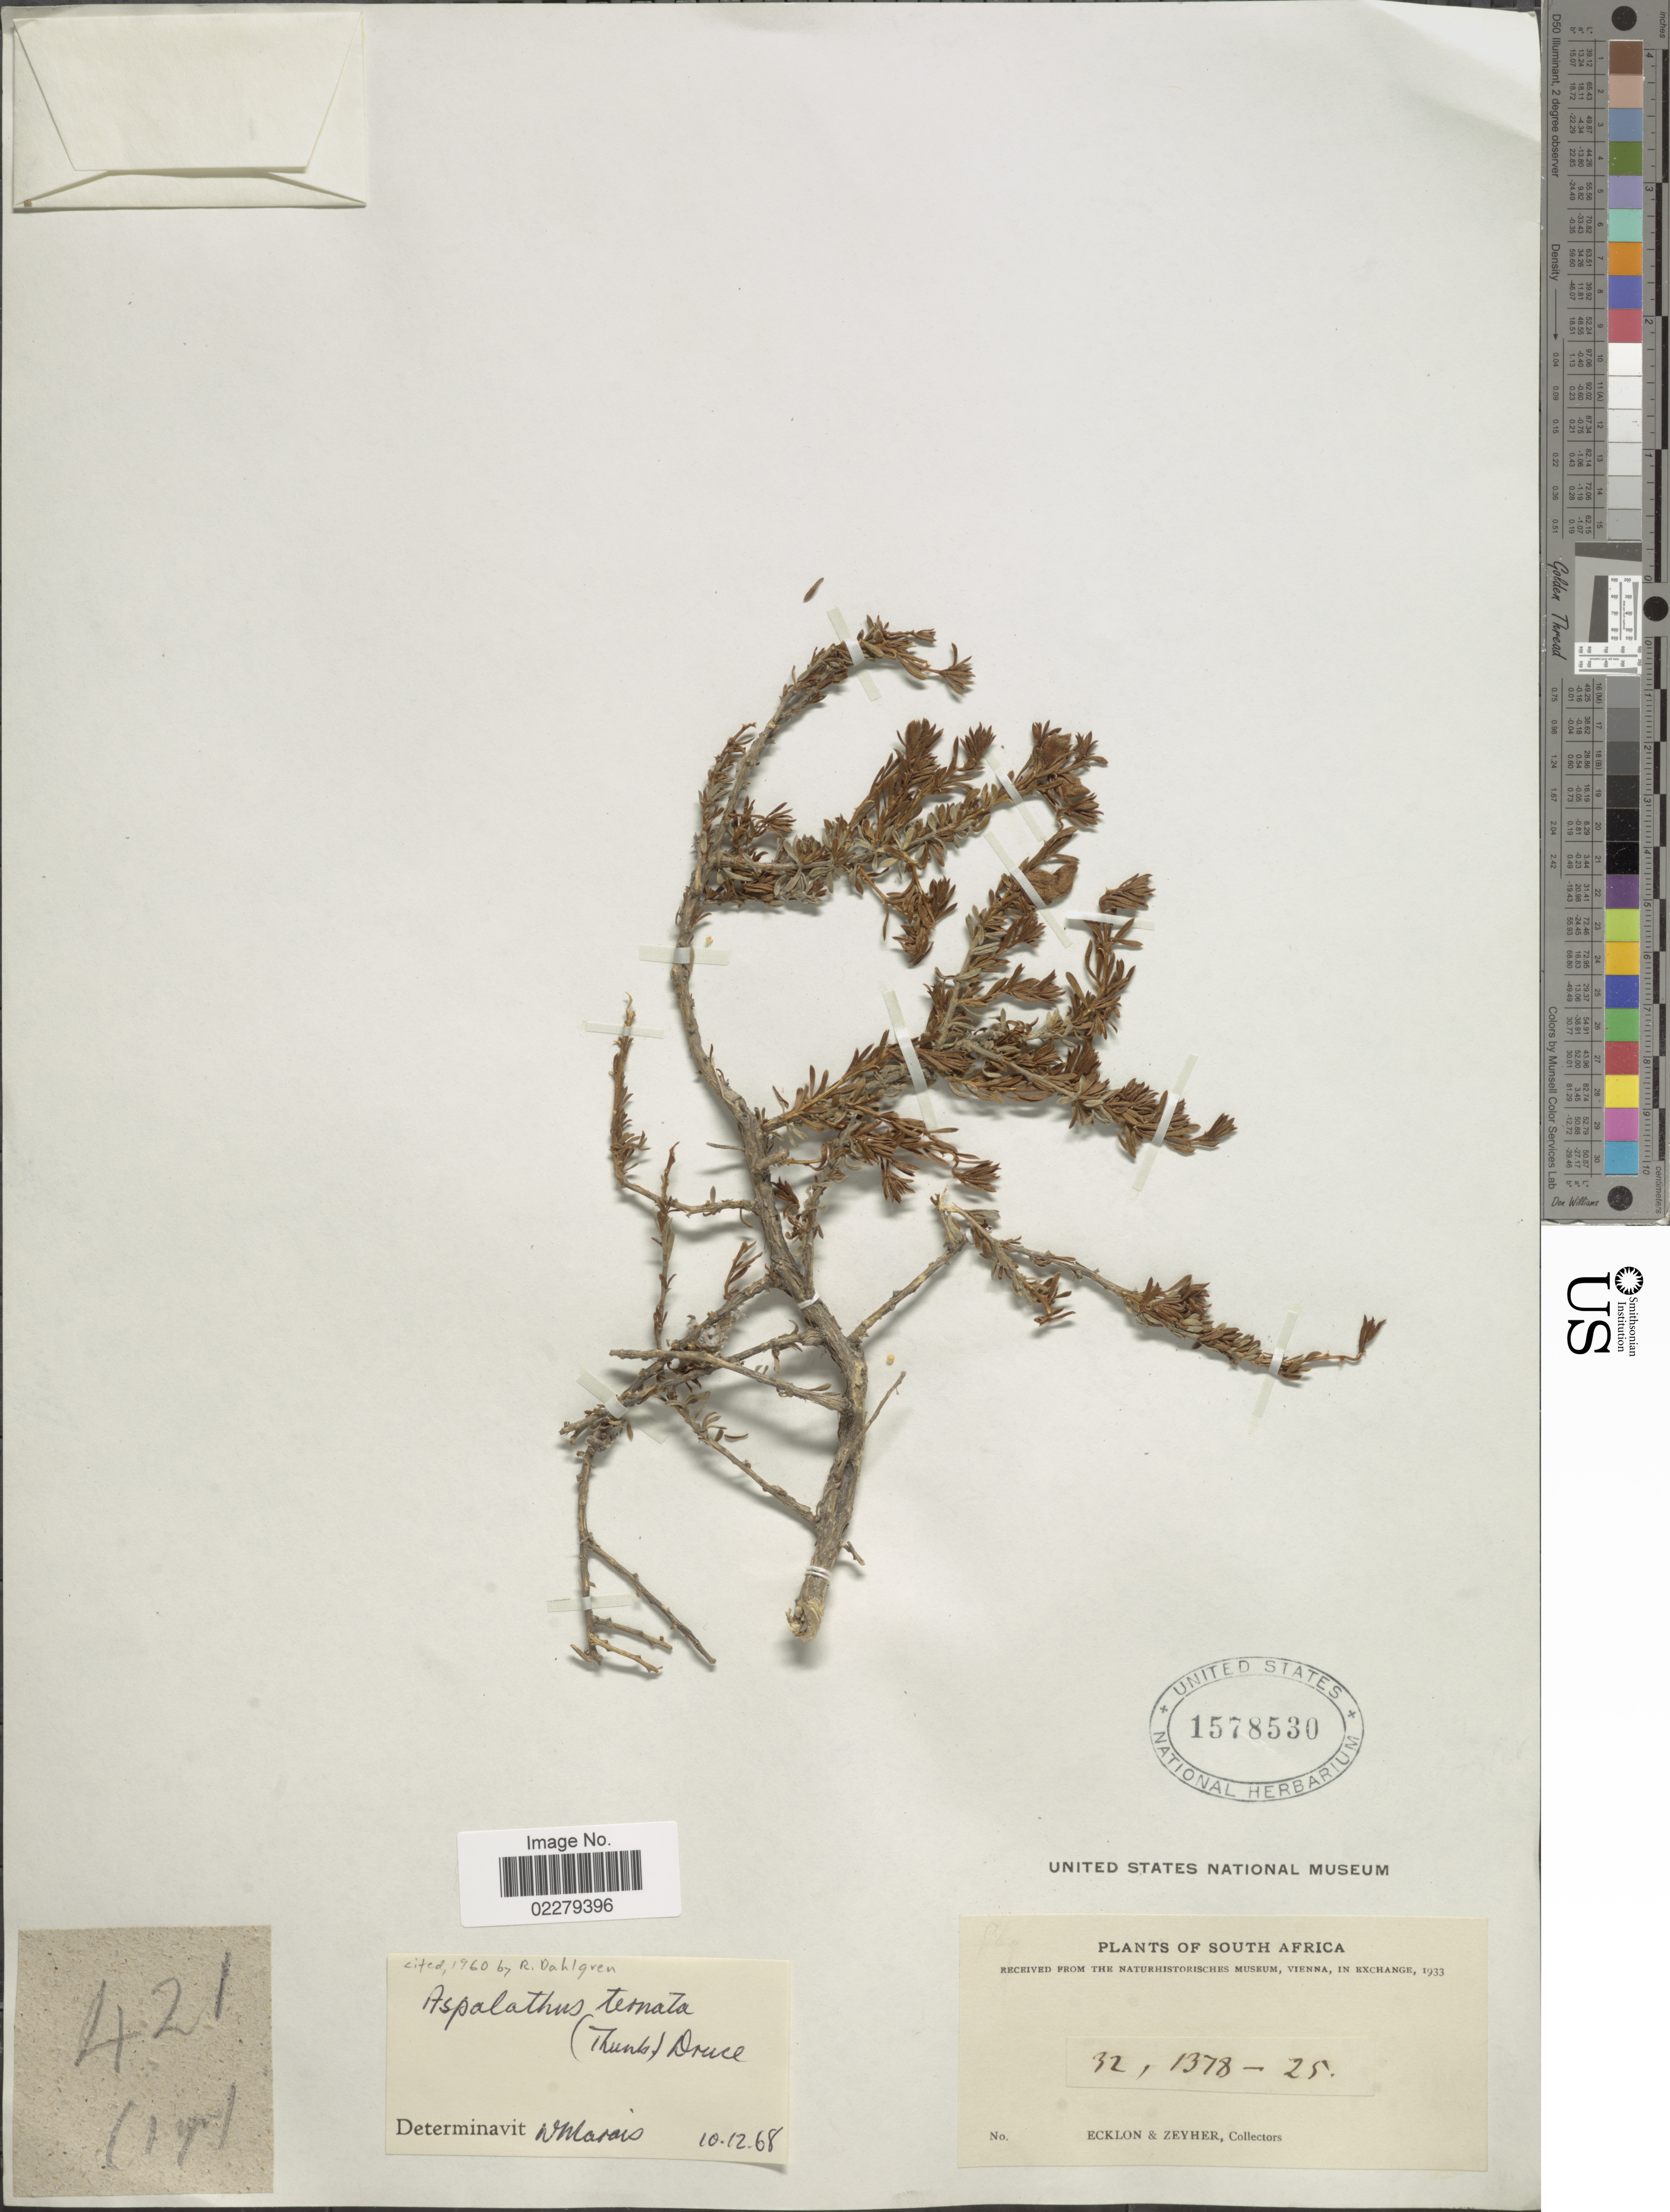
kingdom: Plantae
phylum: Tracheophyta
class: Magnoliopsida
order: Fabales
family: Fabaceae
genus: Aspalathus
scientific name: Aspalathus ternata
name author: (Thunb.) Druce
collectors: -. Ecklon & -. Zeyher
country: South Africa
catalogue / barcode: US 1578530